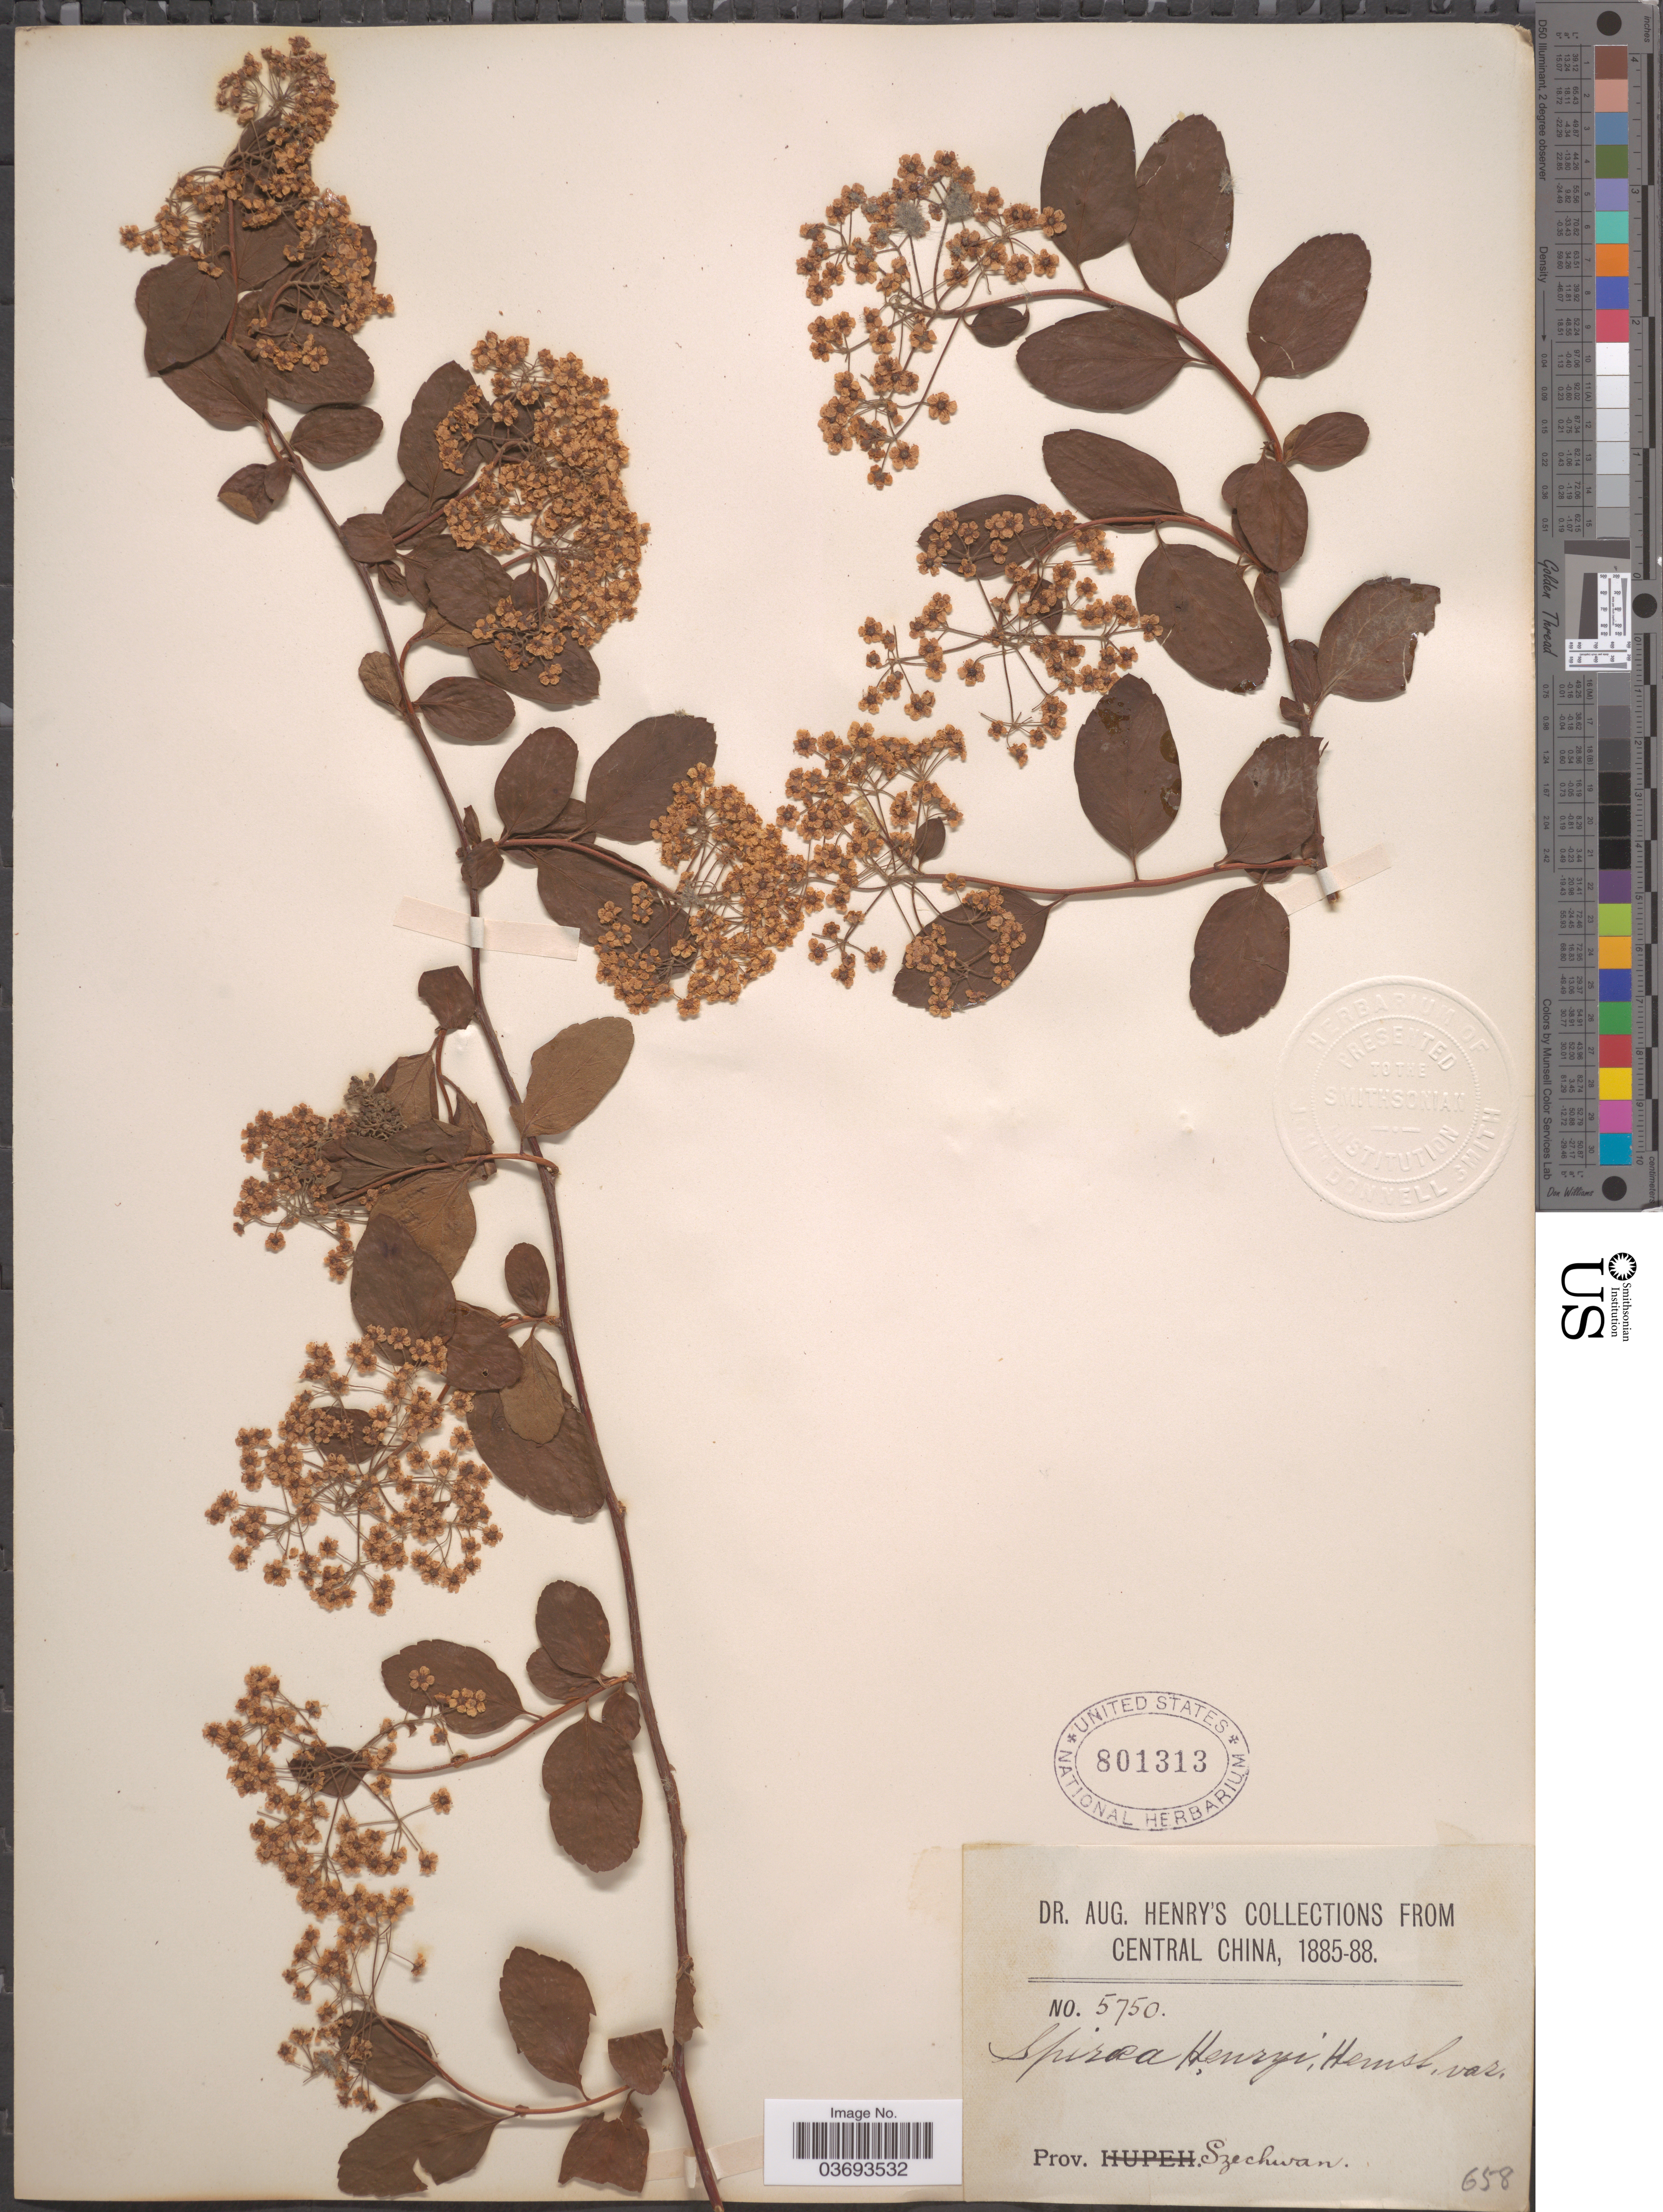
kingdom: Plantae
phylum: Tracheophyta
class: Magnoliopsida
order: Rosales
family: Rosaceae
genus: Spiraea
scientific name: Spiraea henryi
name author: Hemsl.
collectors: A. Henry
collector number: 5750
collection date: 1885/1888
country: China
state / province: Sichuan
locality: Central China. Prov. Szechwan.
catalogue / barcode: US 801313